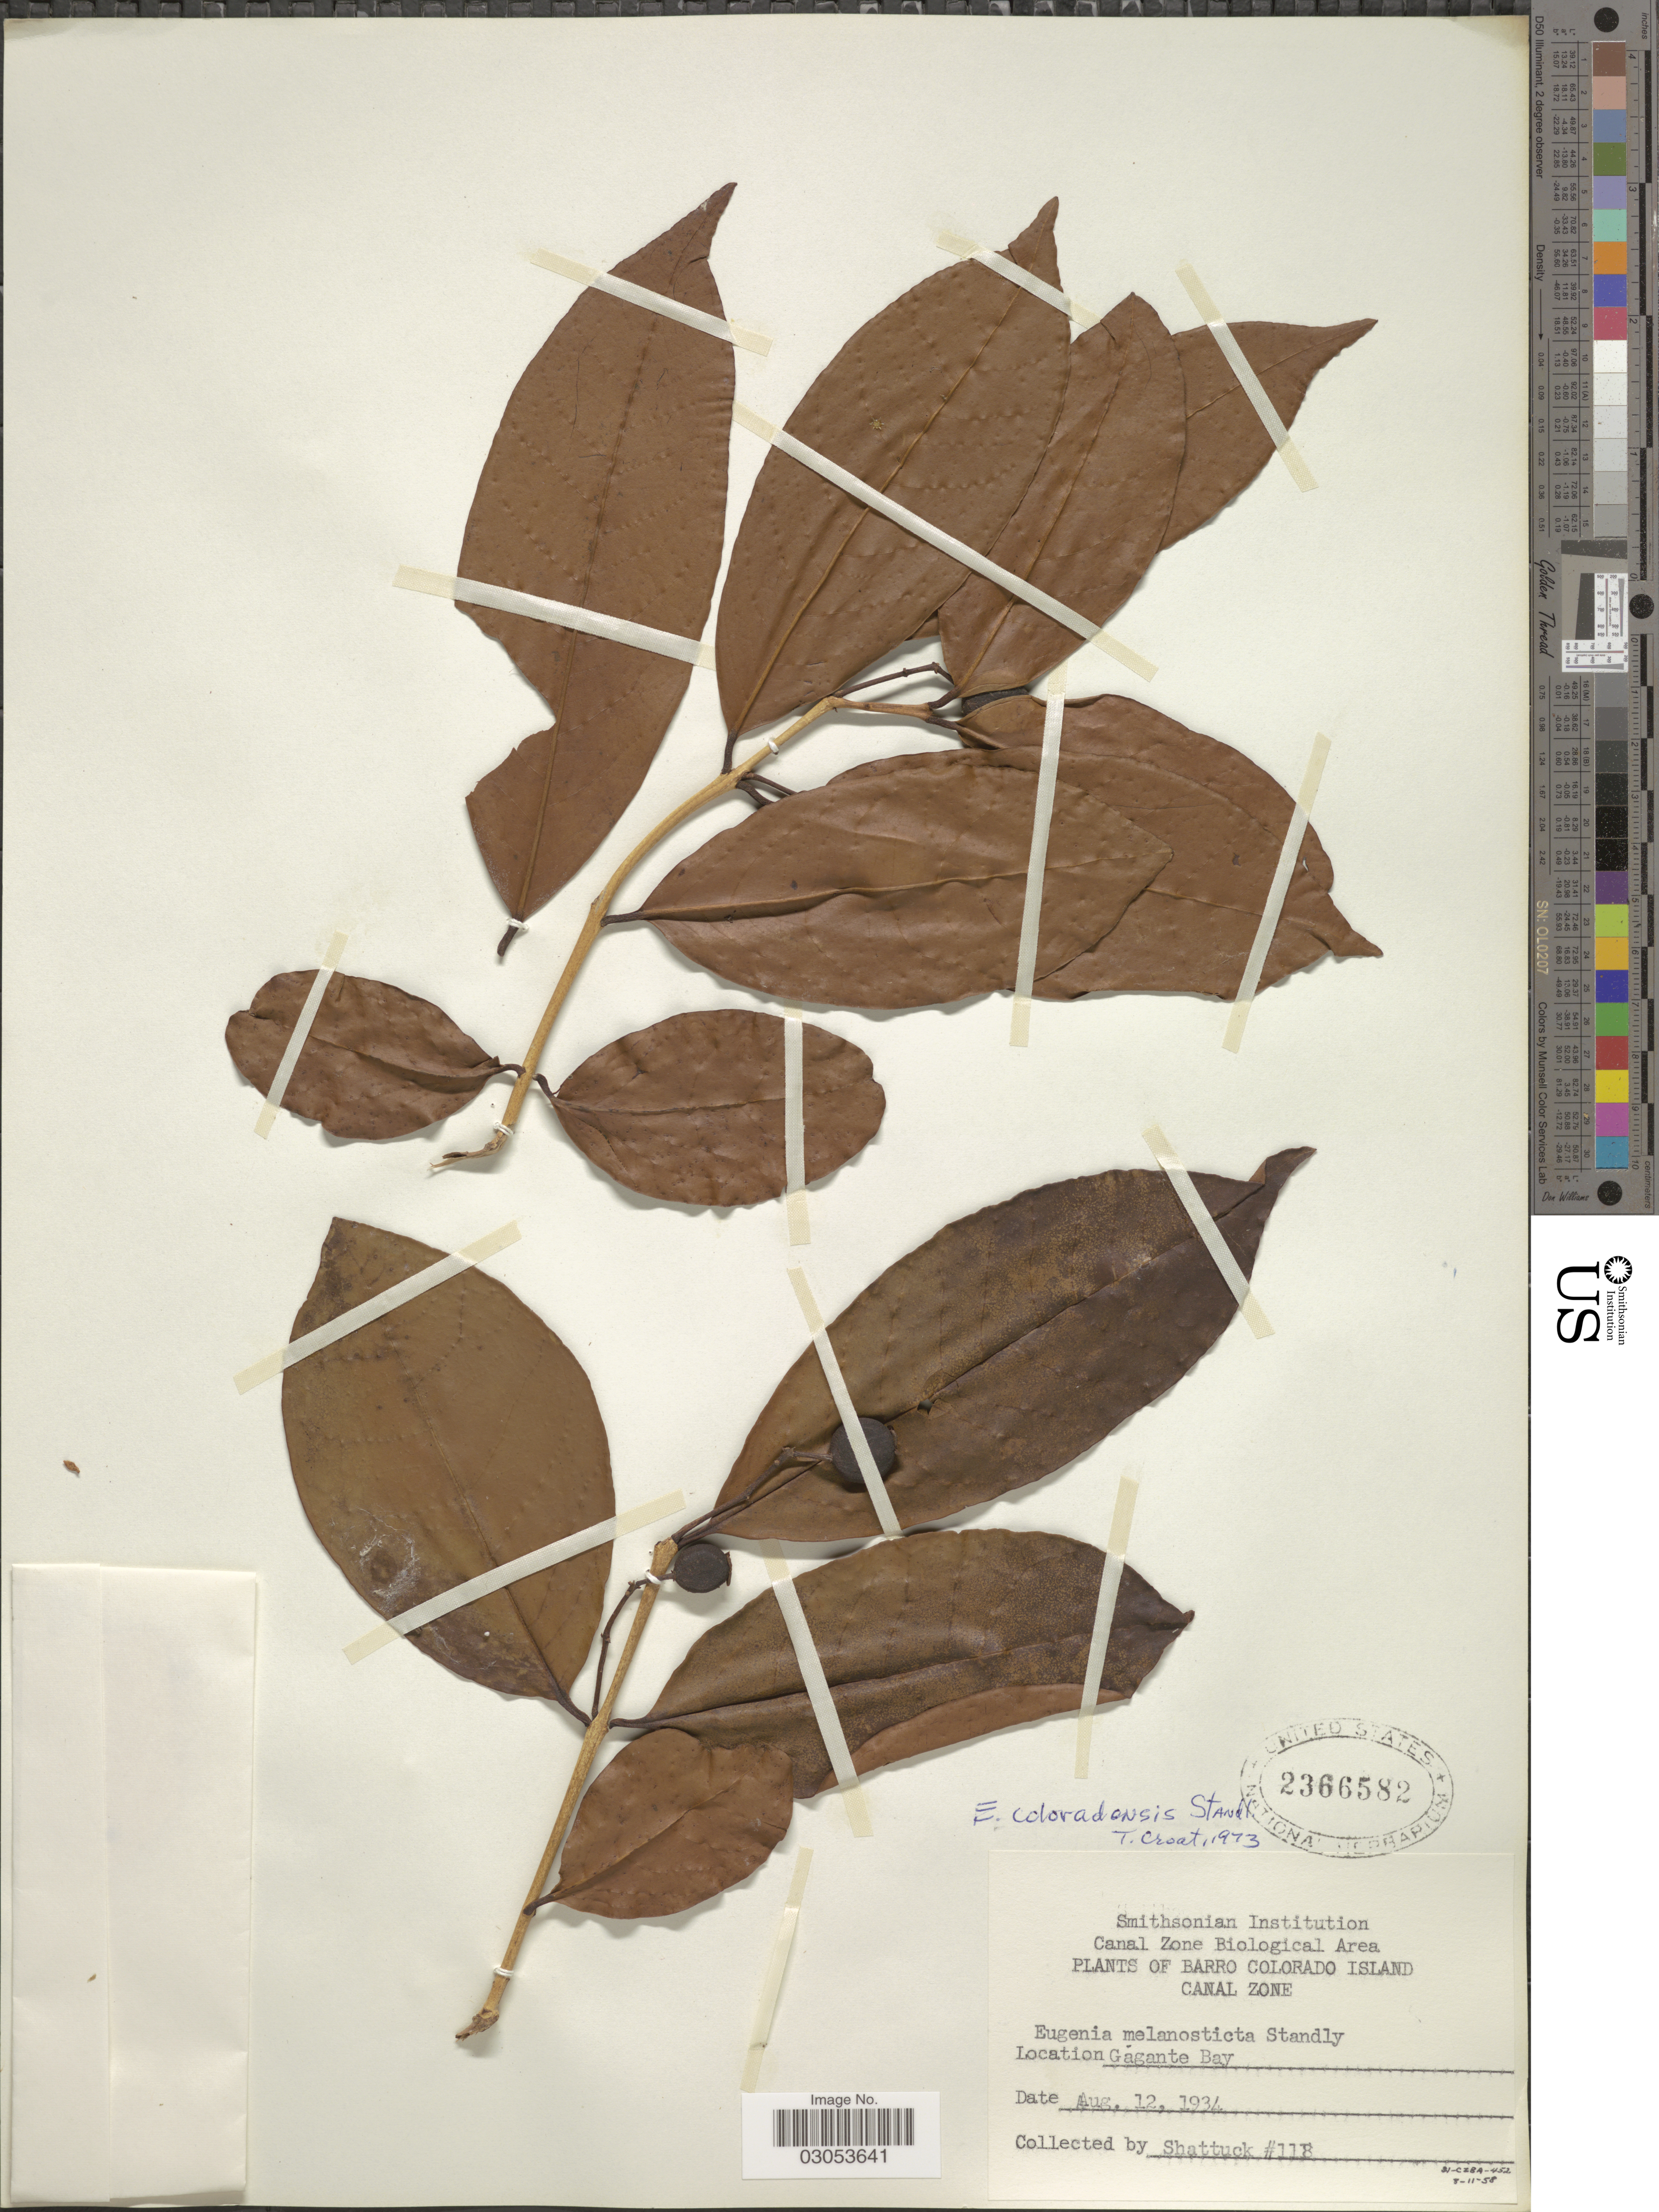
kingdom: Plantae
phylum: Tracheophyta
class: Magnoliopsida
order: Myrtales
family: Myrtaceae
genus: Eugenia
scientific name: Eugenia coloradoensis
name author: Standl.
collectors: Shattuck, --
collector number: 118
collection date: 1934-08-12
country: Panama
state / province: Panamá Oeste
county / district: Canal Zone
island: Barro Colorado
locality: Barro Colorado Island. Canal Zone. Gagante Bay.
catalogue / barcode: US 2366582